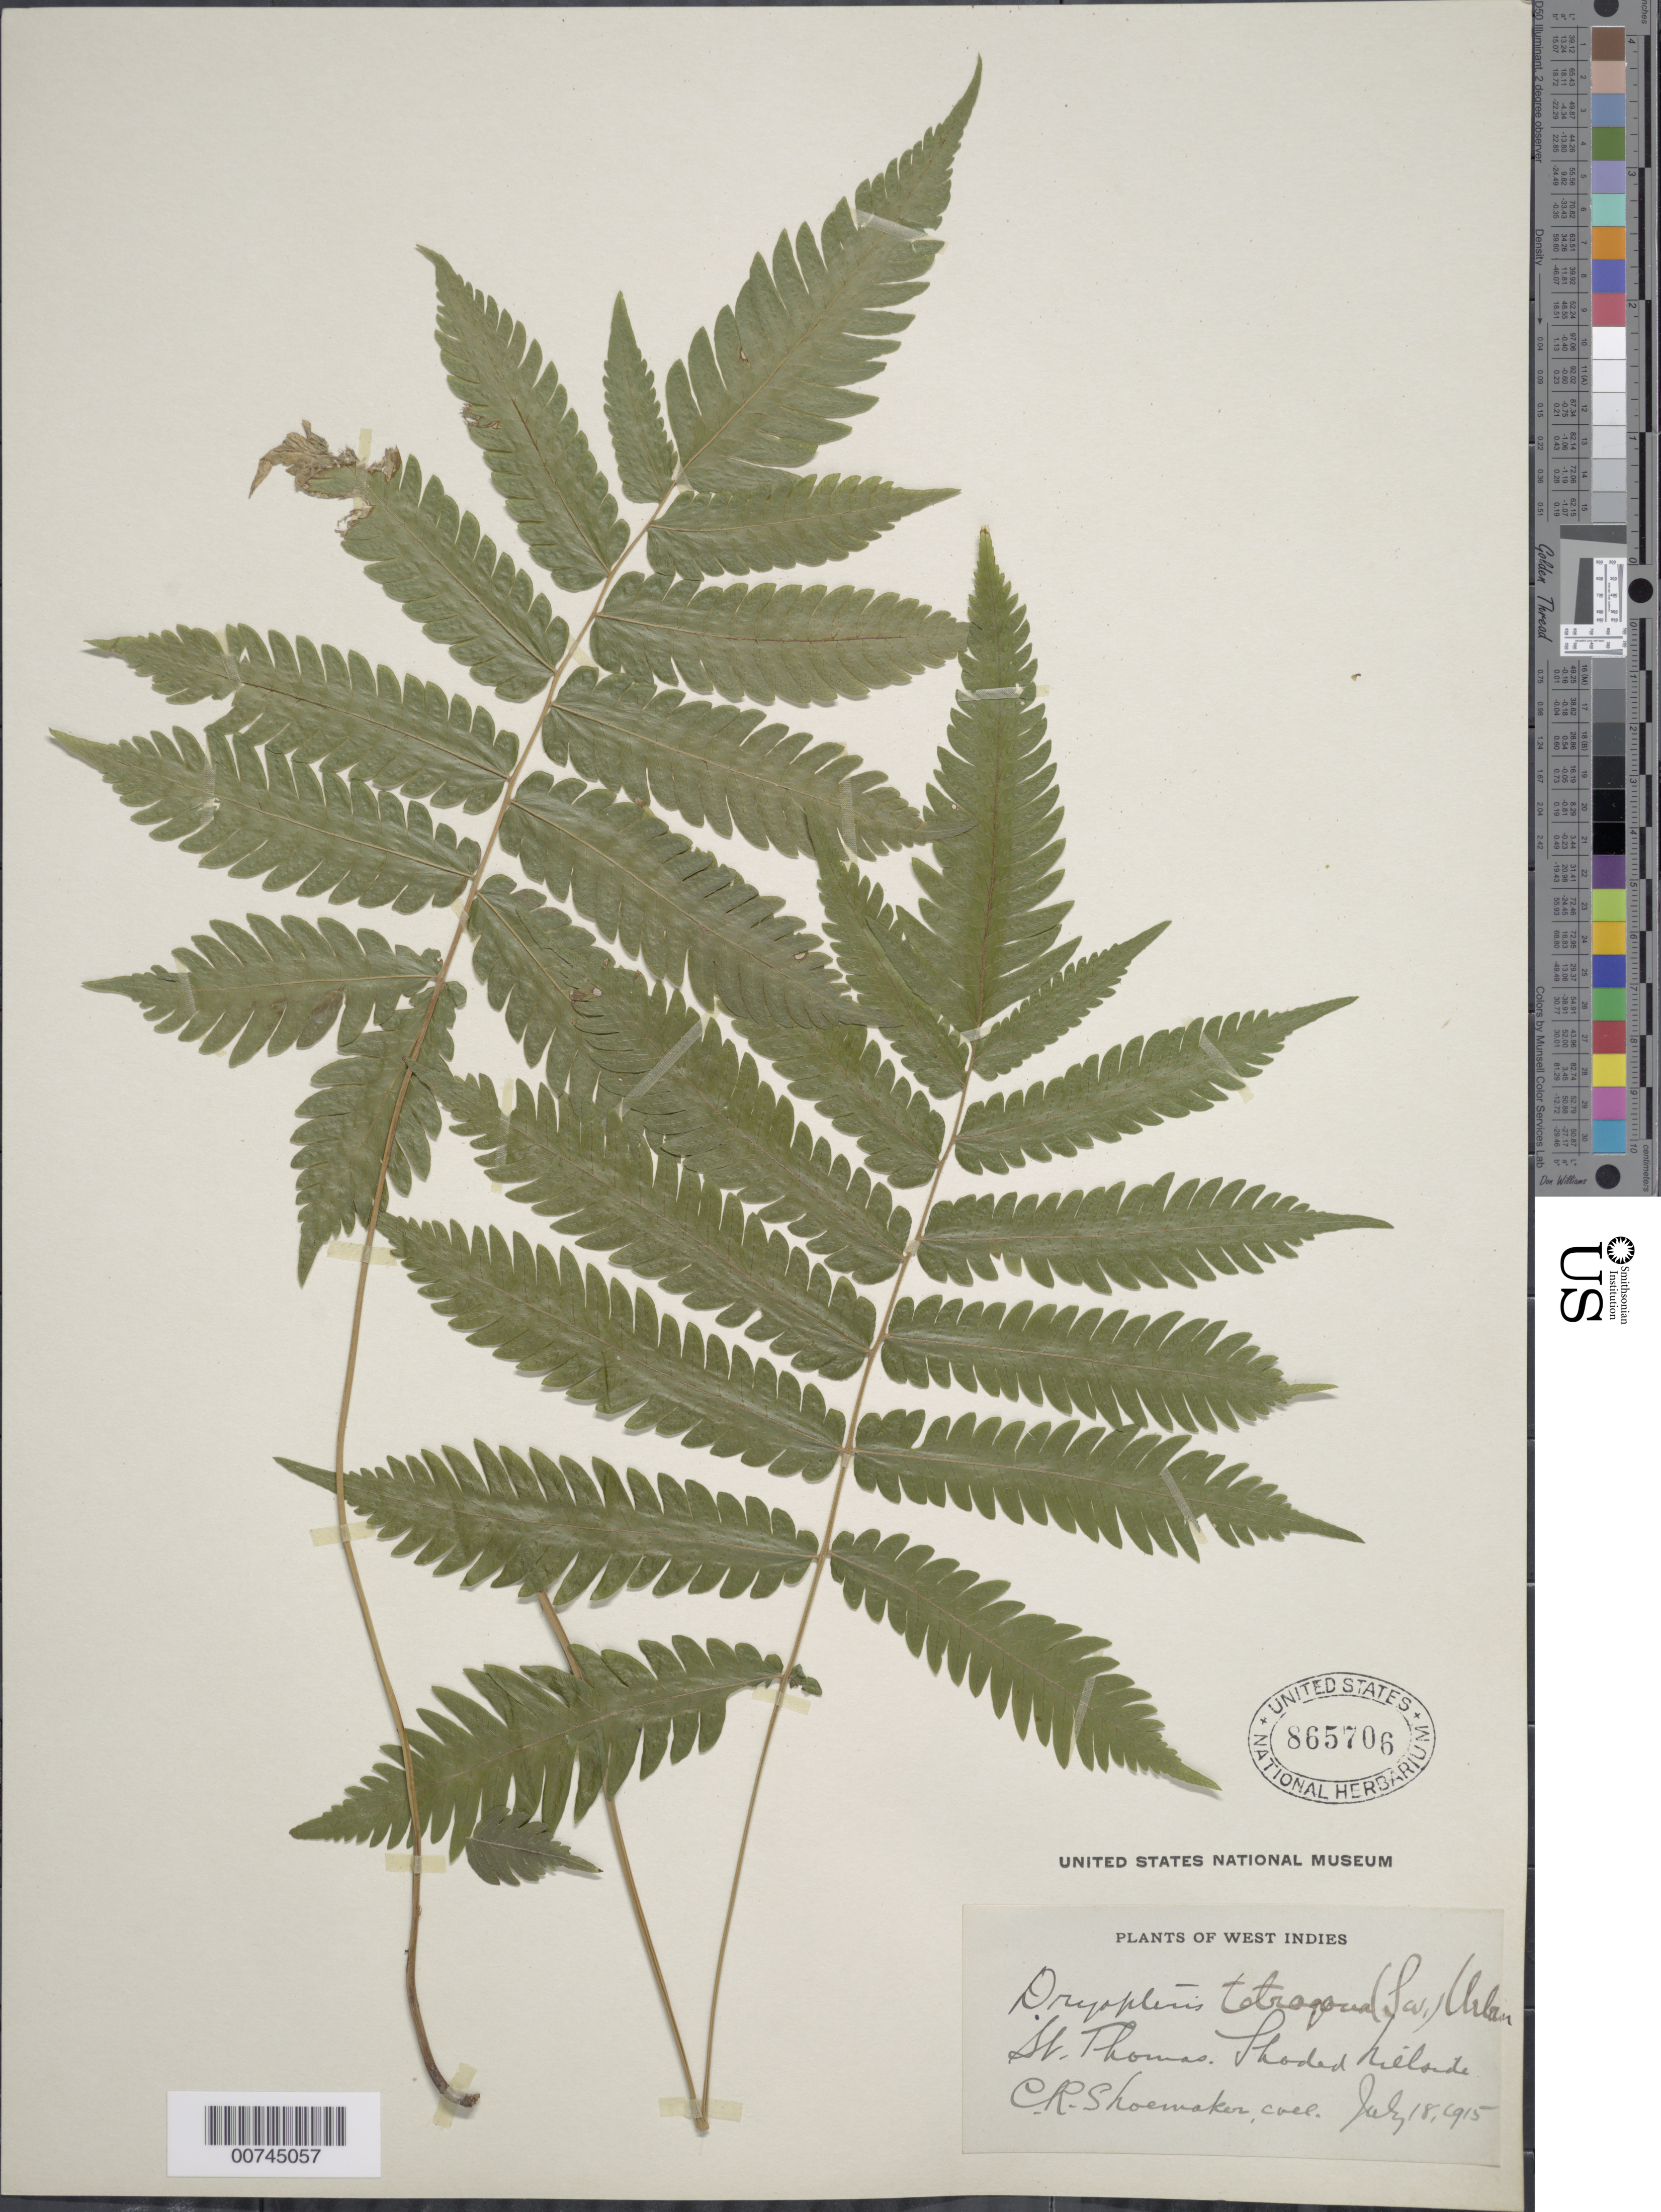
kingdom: Plantae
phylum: Tracheophyta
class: Polypodiopsida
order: Polypodiales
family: Thelypteridaceae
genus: Goniopteris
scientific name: Goniopteris tetragona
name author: (C. Presl) Sw.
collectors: C. Shoemaker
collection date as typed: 18 Jul 1915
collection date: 1915-07-18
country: U.S. Virgin Islands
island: St. Thomas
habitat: Shaded hillside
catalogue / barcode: US 865706